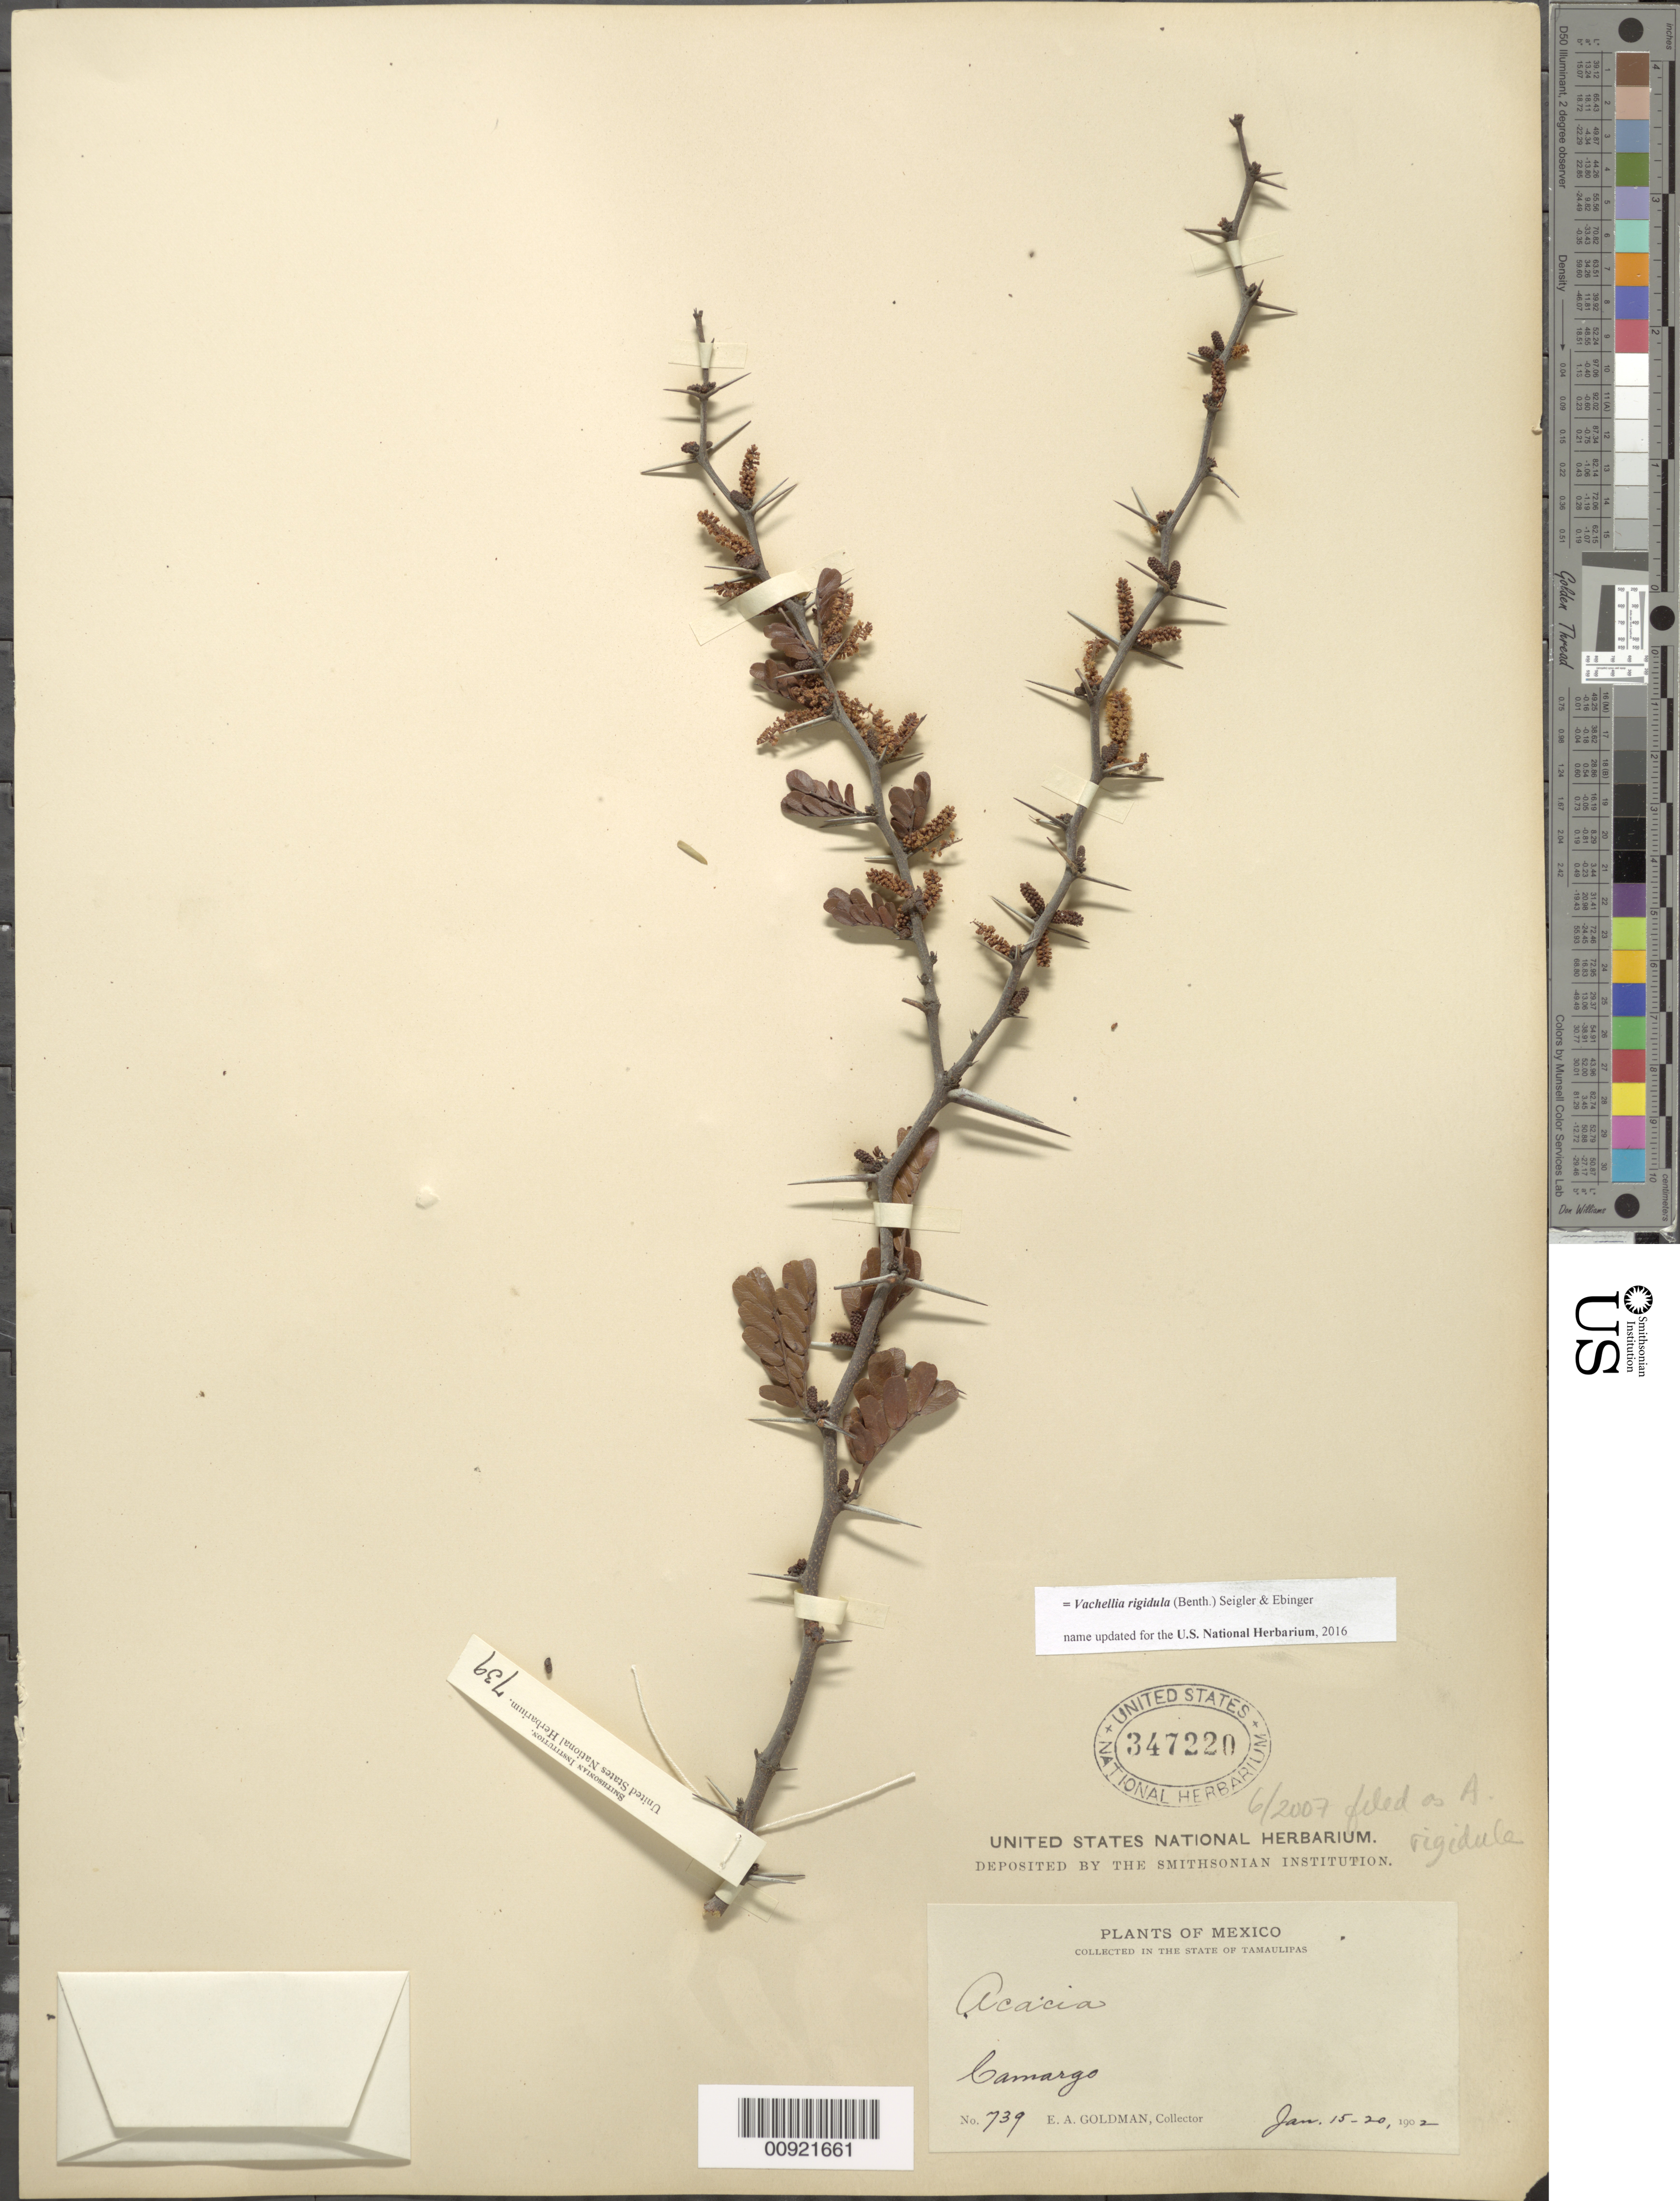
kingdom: Plantae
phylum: Tracheophyta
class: Magnoliopsida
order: Fabales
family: Fabaceae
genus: Vachellia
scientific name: Vachellia rigidula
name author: (Benth.) Seigler & Ebinger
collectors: E. A. Goldman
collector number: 739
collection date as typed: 15 Jan 1902 to 20 Jan 1902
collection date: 1902-01-15/1902-01-20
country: Mexico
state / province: Tamaulipas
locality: Camargo.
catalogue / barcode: US 347220